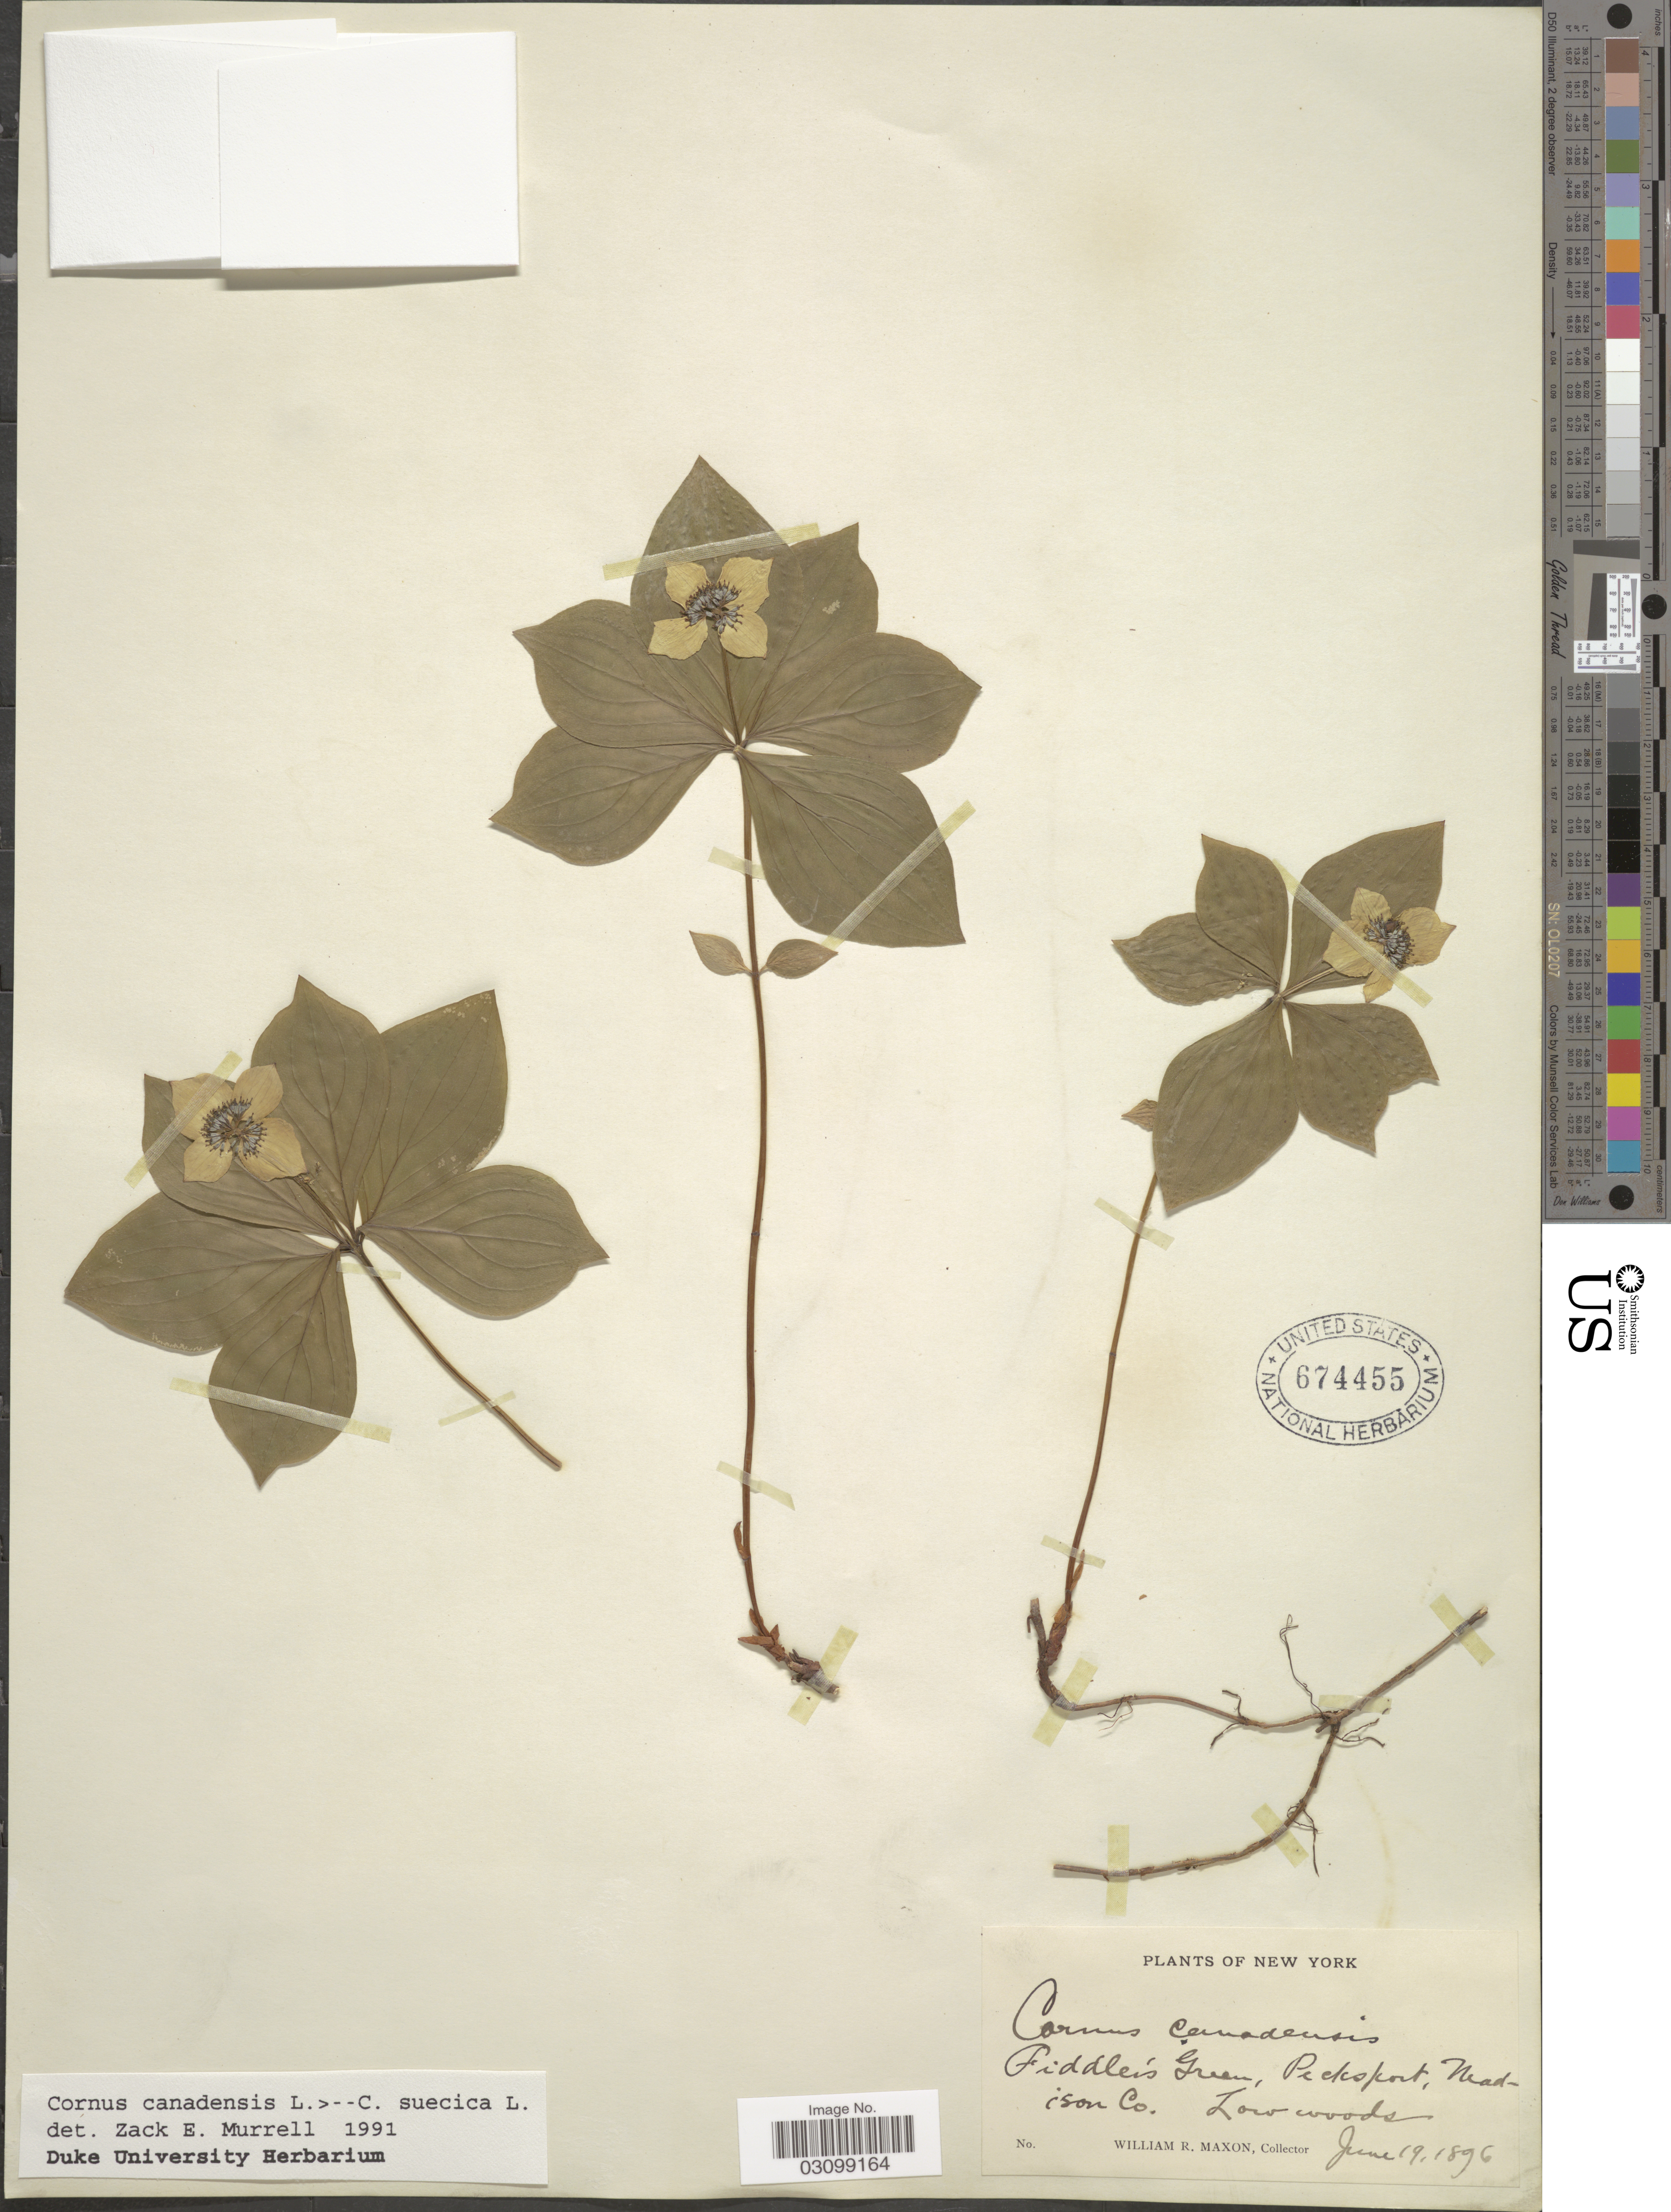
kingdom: Plantae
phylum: Tracheophyta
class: Magnoliopsida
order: Cornales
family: Cornaceae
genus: Cornus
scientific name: Cornus sp.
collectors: W. R. Maxon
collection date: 1896-06-19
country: United States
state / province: New York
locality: Fiddler's Green. Pecksport, Madison Co.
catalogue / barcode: US 674455